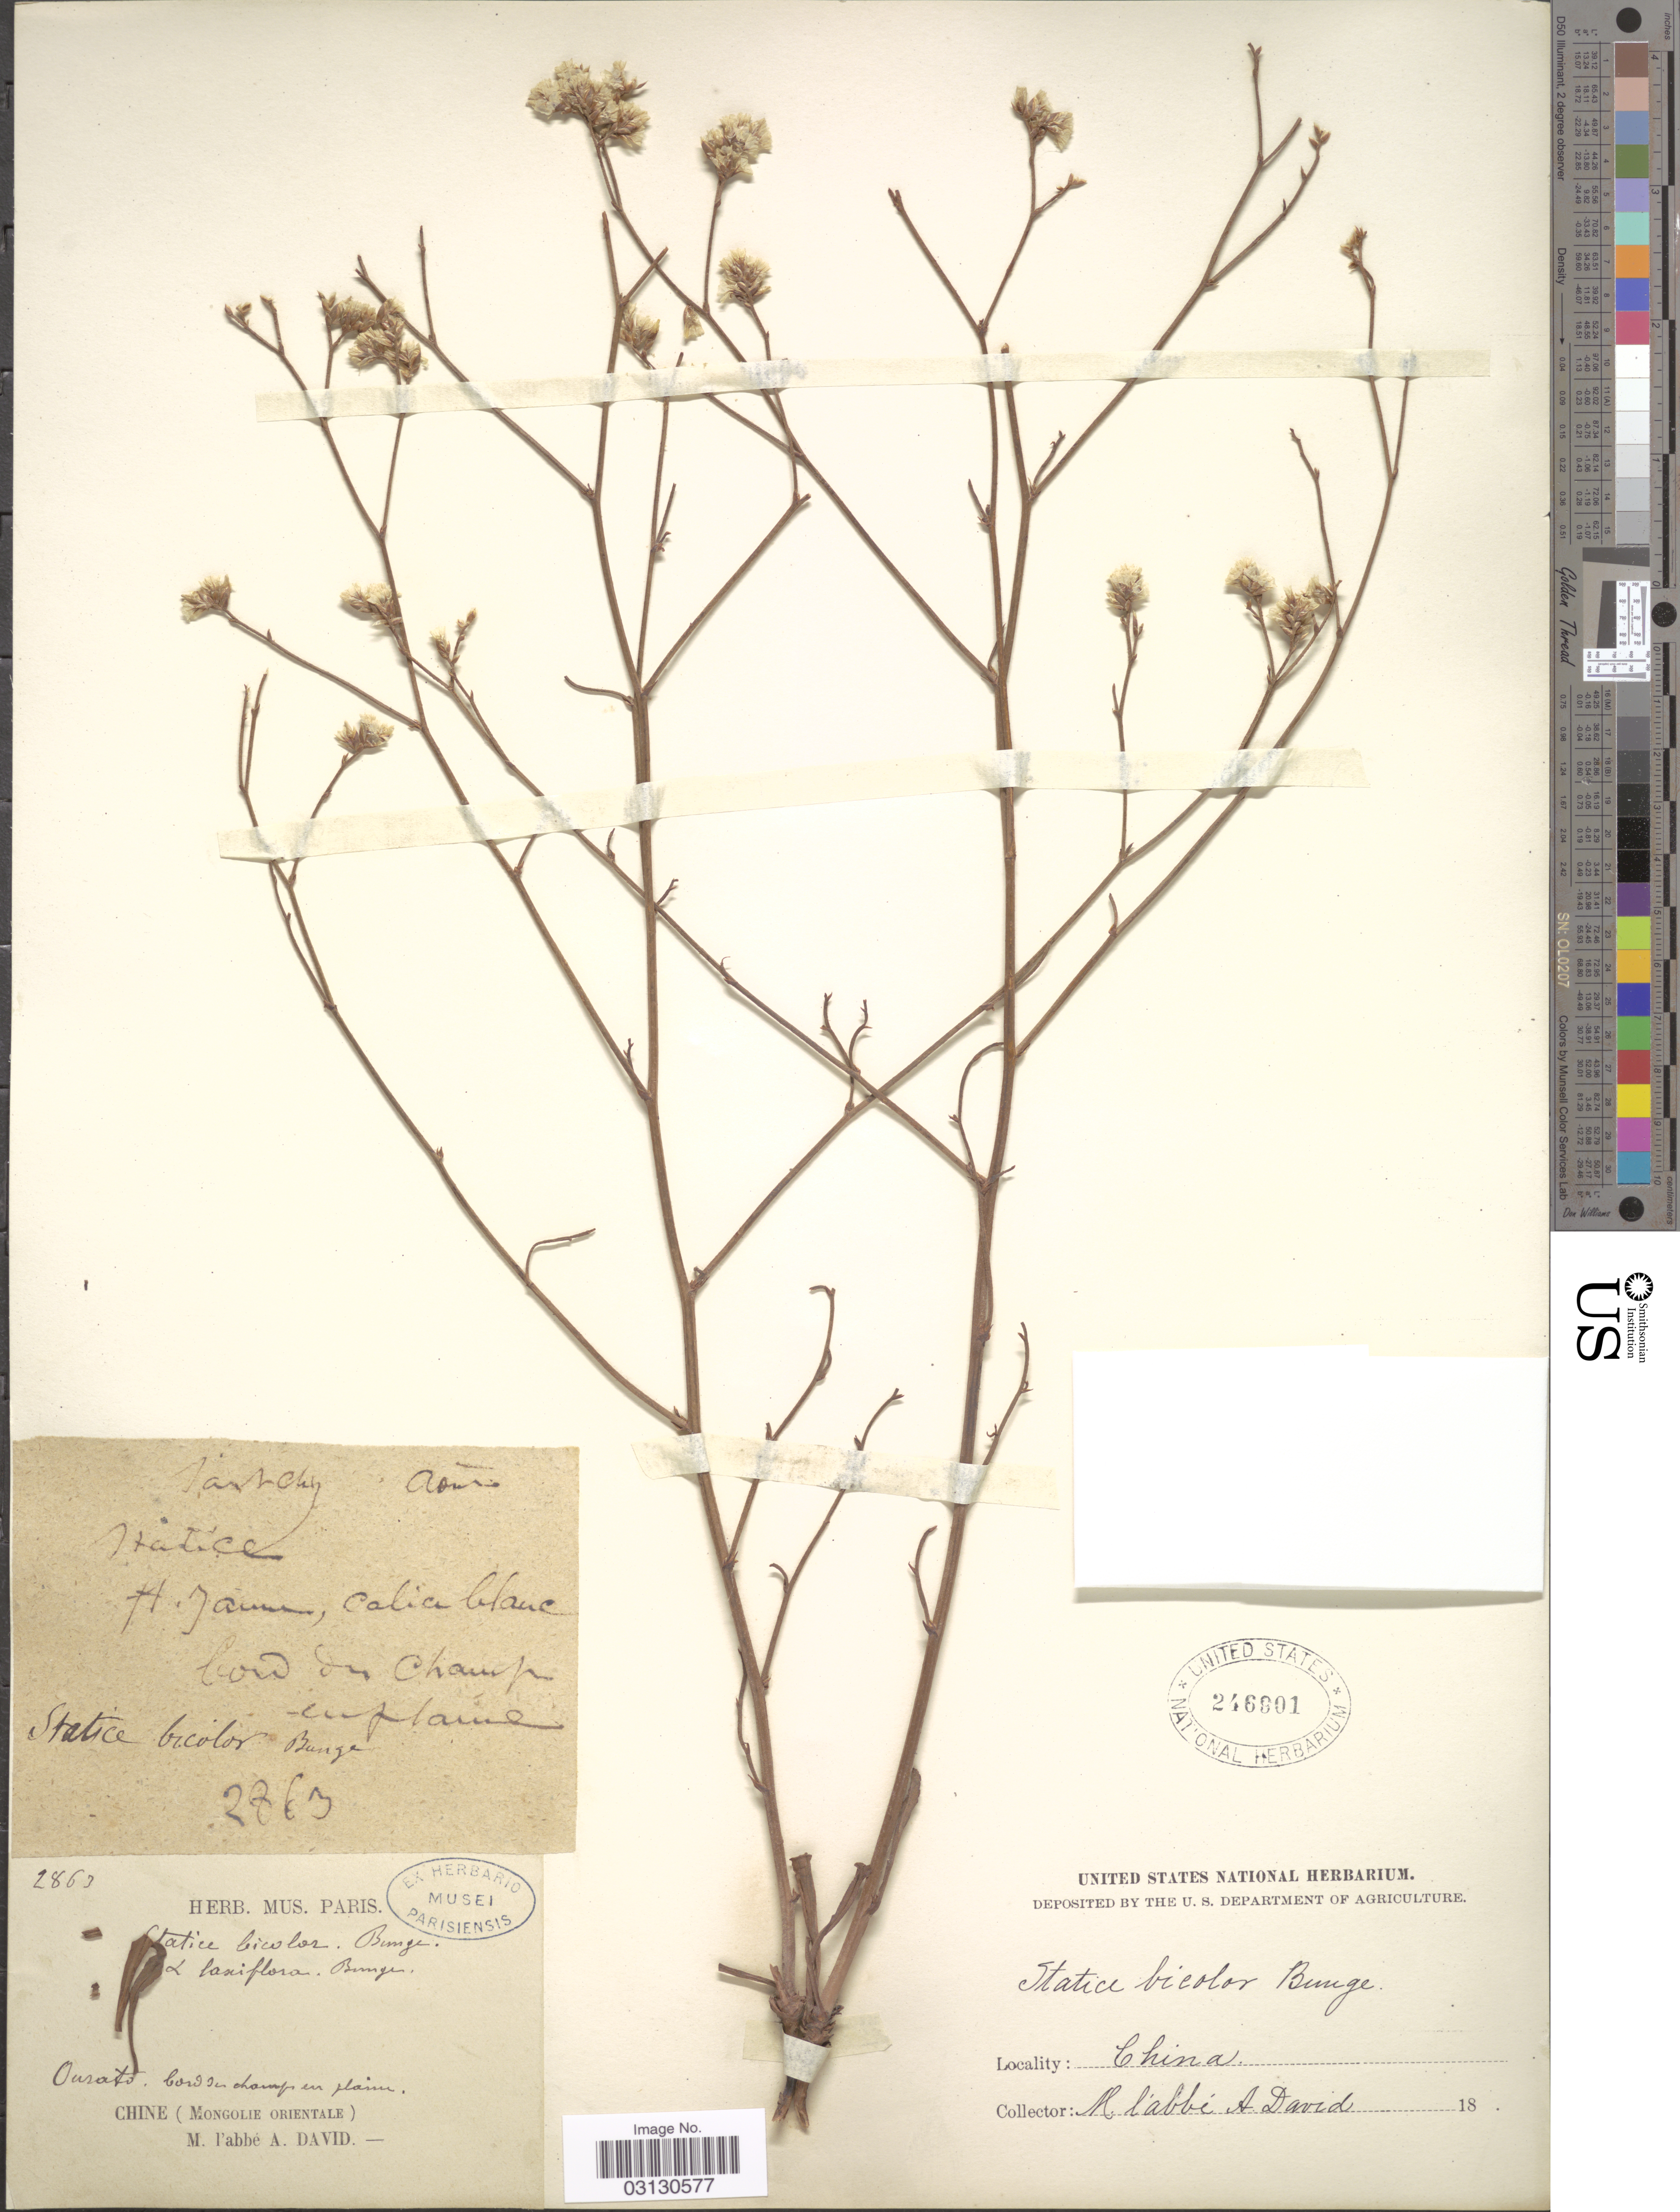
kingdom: Plantae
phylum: Tracheophyta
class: Magnoliopsida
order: Caryophyllales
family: Plumbaginaceae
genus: Limonium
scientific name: Limonium bicolor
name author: (Bunge) Kuntze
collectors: A. David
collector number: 2863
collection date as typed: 18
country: China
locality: Ourats [interpreted] bord du champs en plaine. Chine (Mongolie orientale).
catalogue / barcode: US 246901